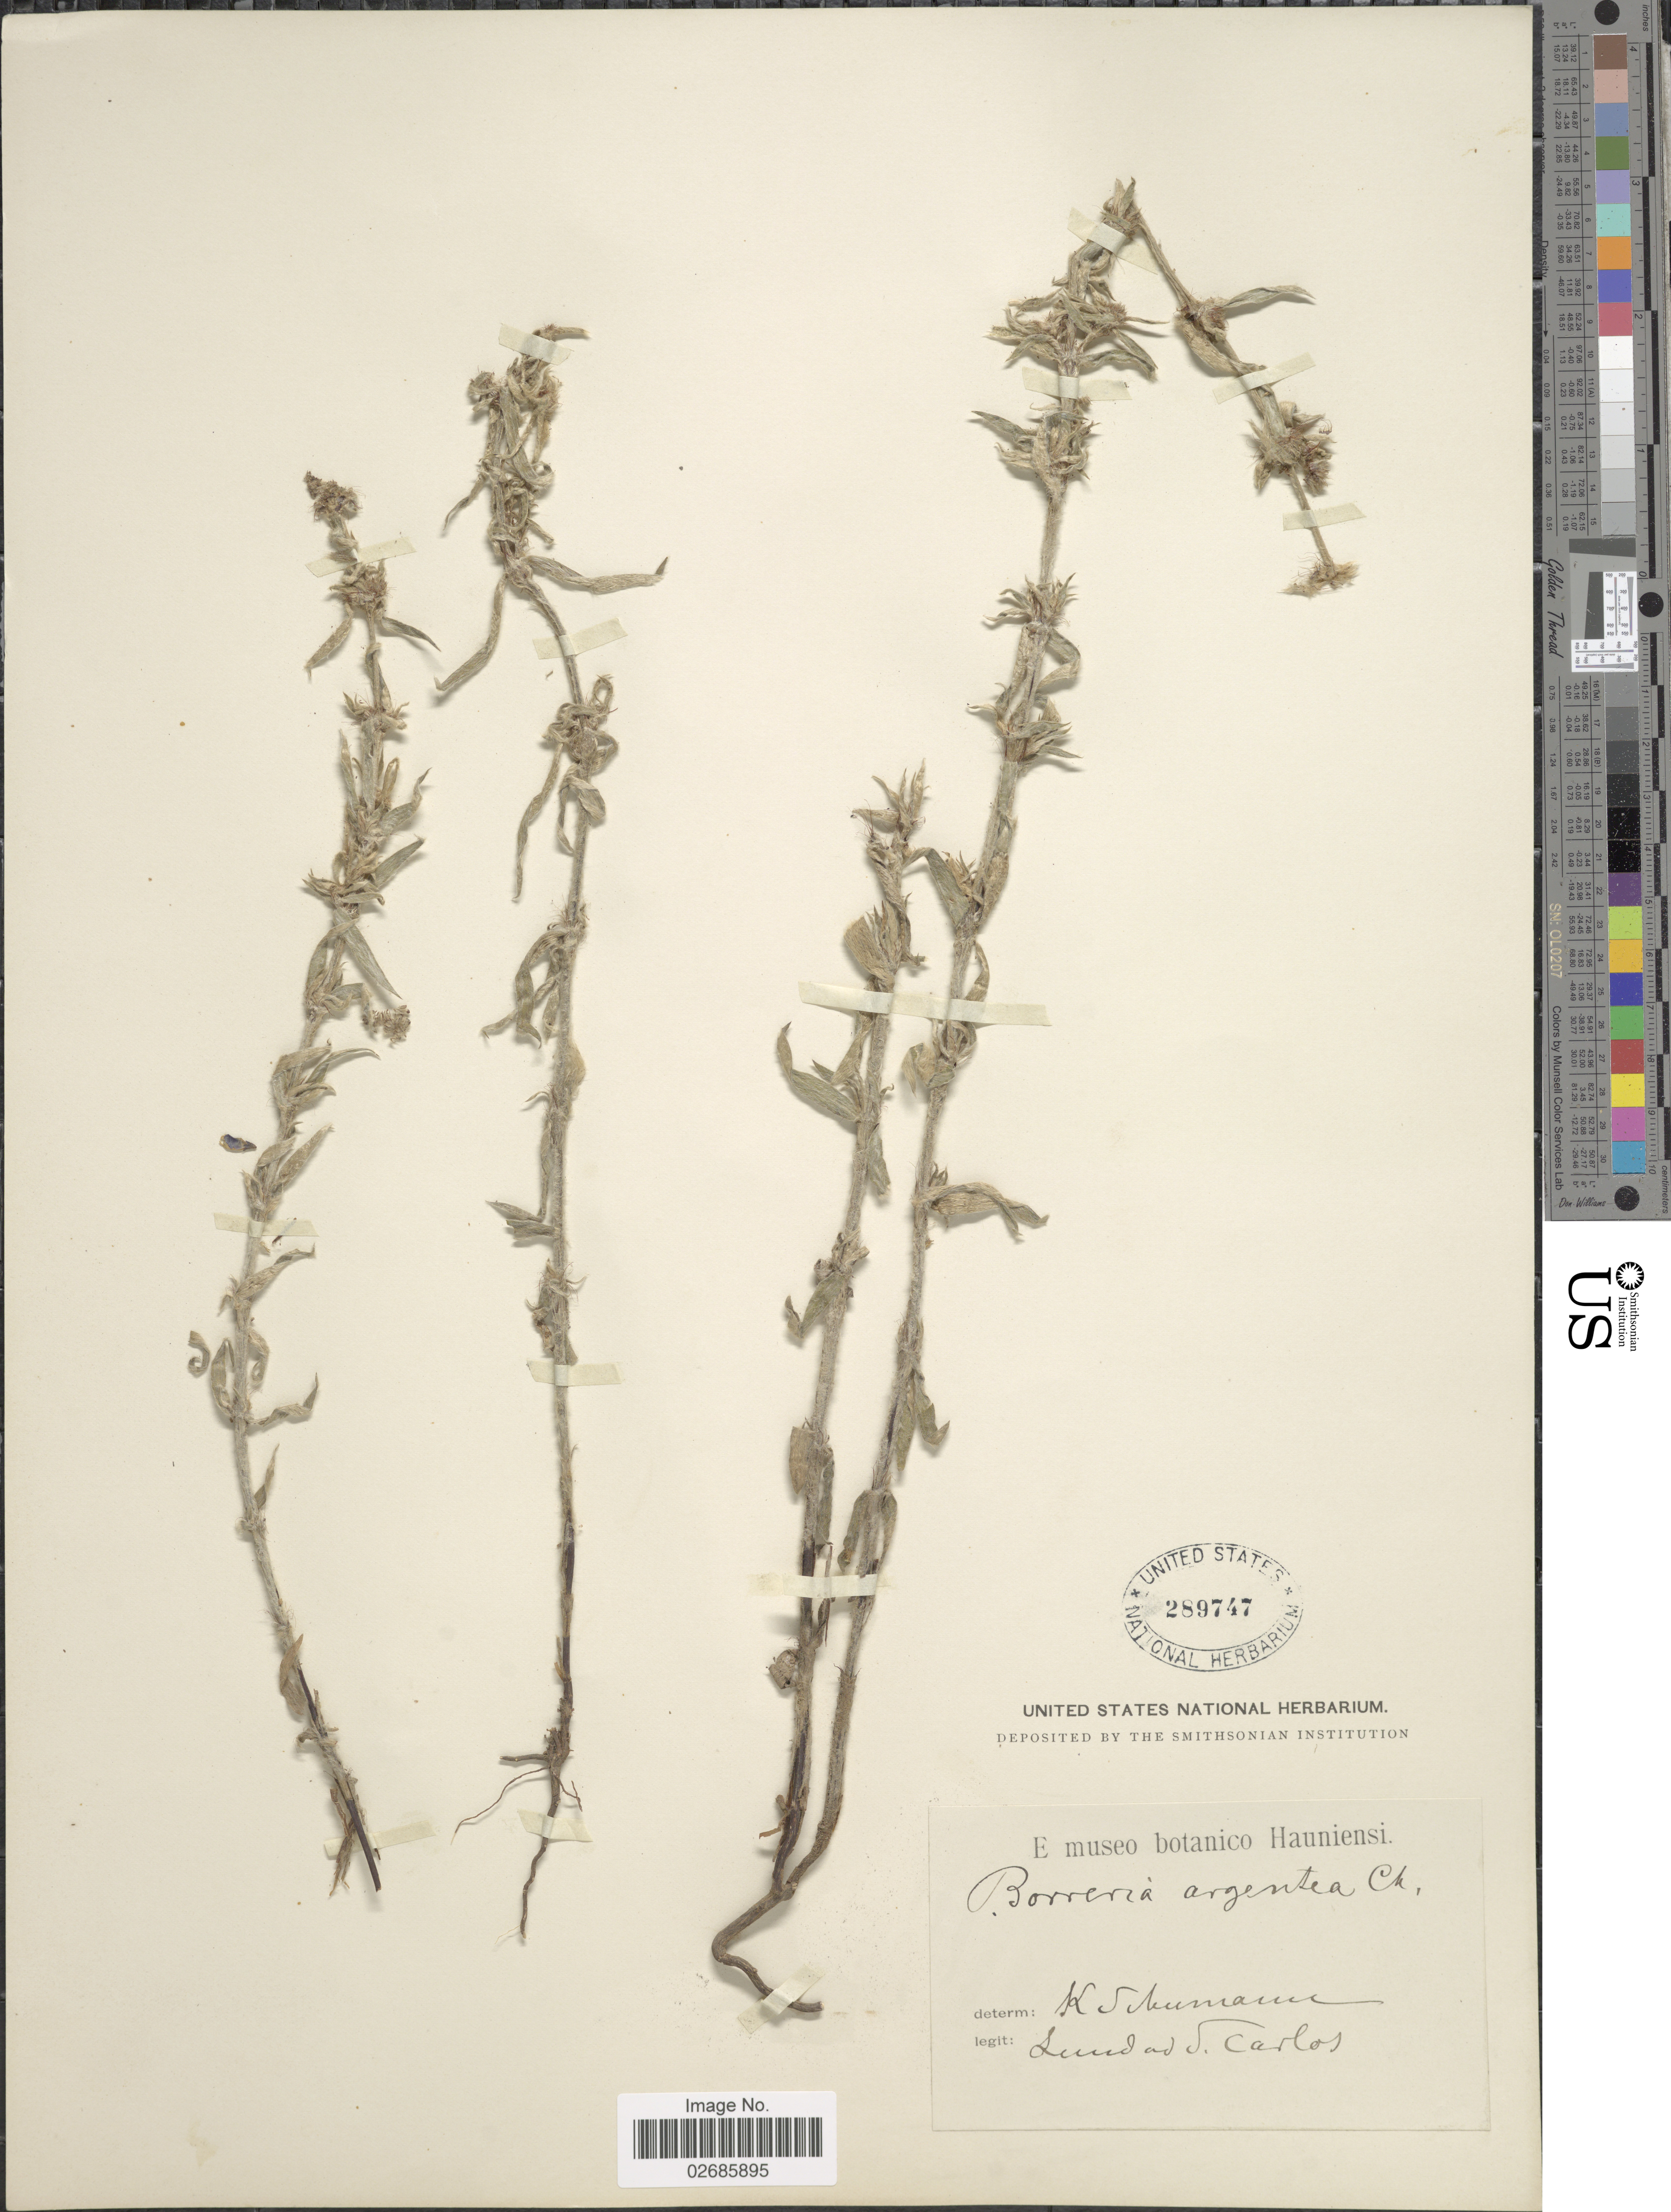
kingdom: Plantae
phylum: Tracheophyta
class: Magnoliopsida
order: Gentianales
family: Rubiaceae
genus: Borreria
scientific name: Borreria argentea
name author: Cham.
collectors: -- Lund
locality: S. Carlos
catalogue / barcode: US 289747